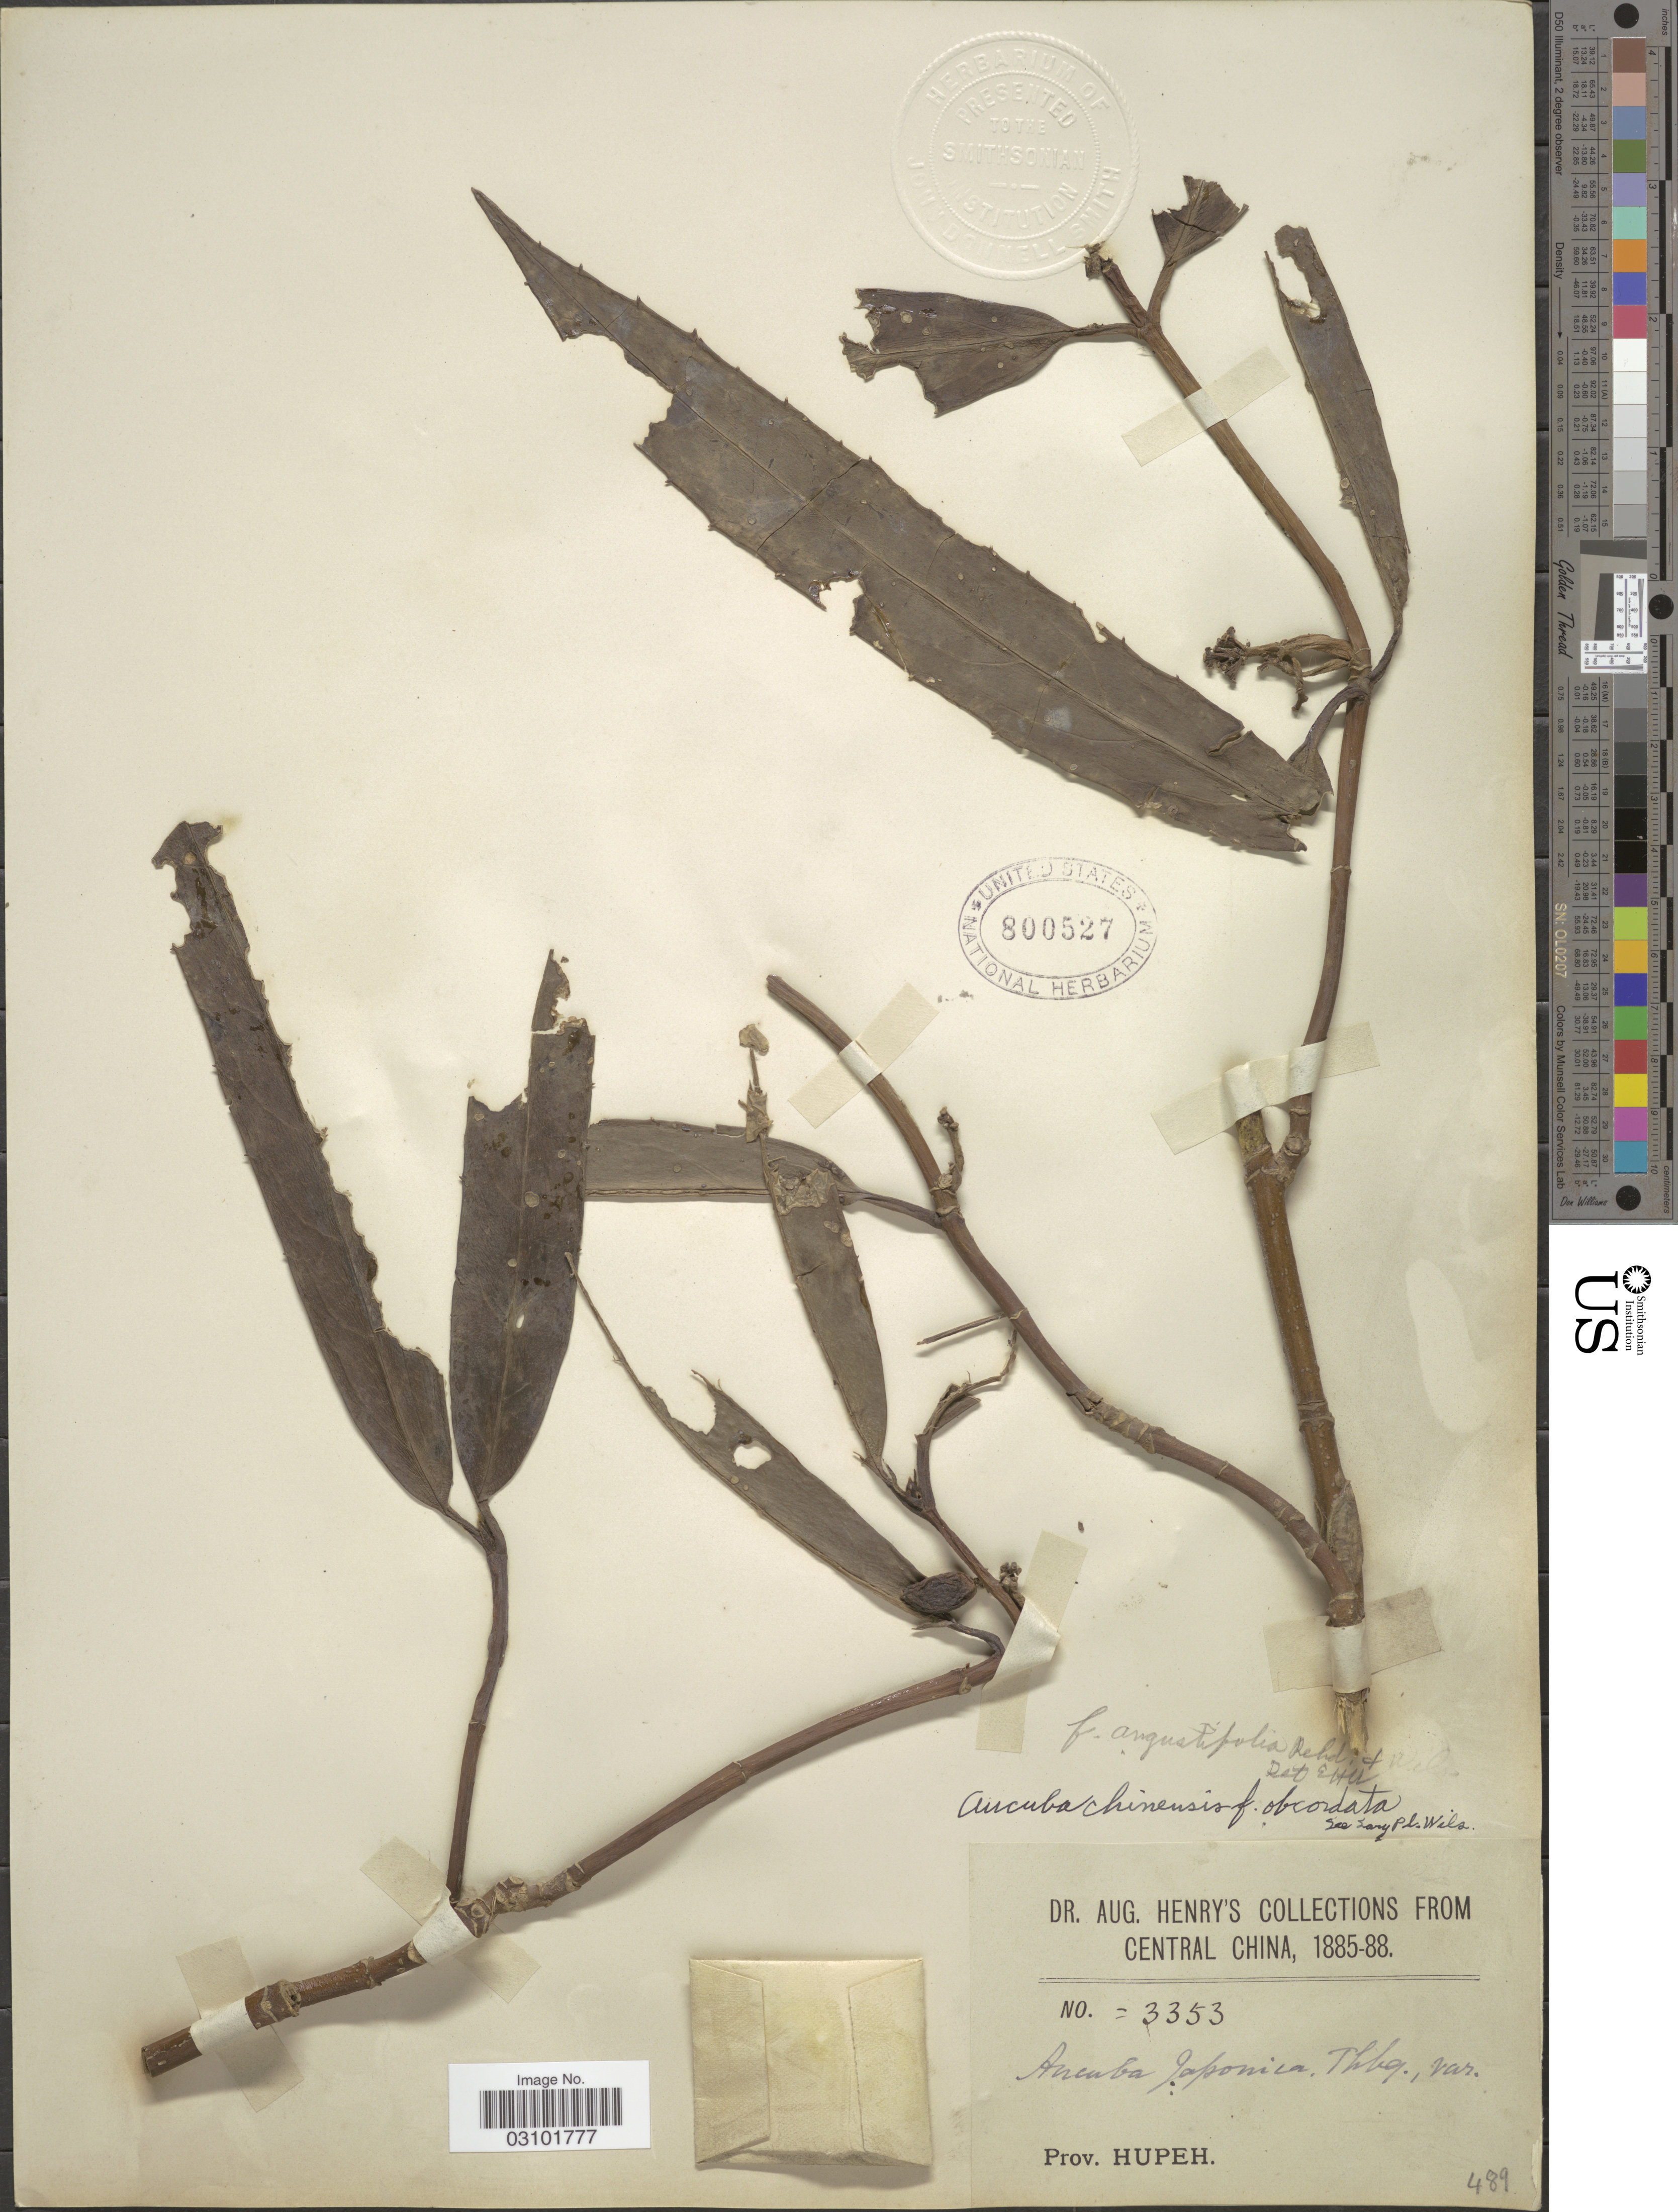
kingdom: Plantae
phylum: Tracheophyta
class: Magnoliopsida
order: Garryales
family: Garryaceae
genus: Aucuba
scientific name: Aucuba chinensis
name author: Benth.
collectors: A. Henry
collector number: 3353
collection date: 1885/1888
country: China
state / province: Hubei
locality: Central China. Prov. Hupeh.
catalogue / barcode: US 800527